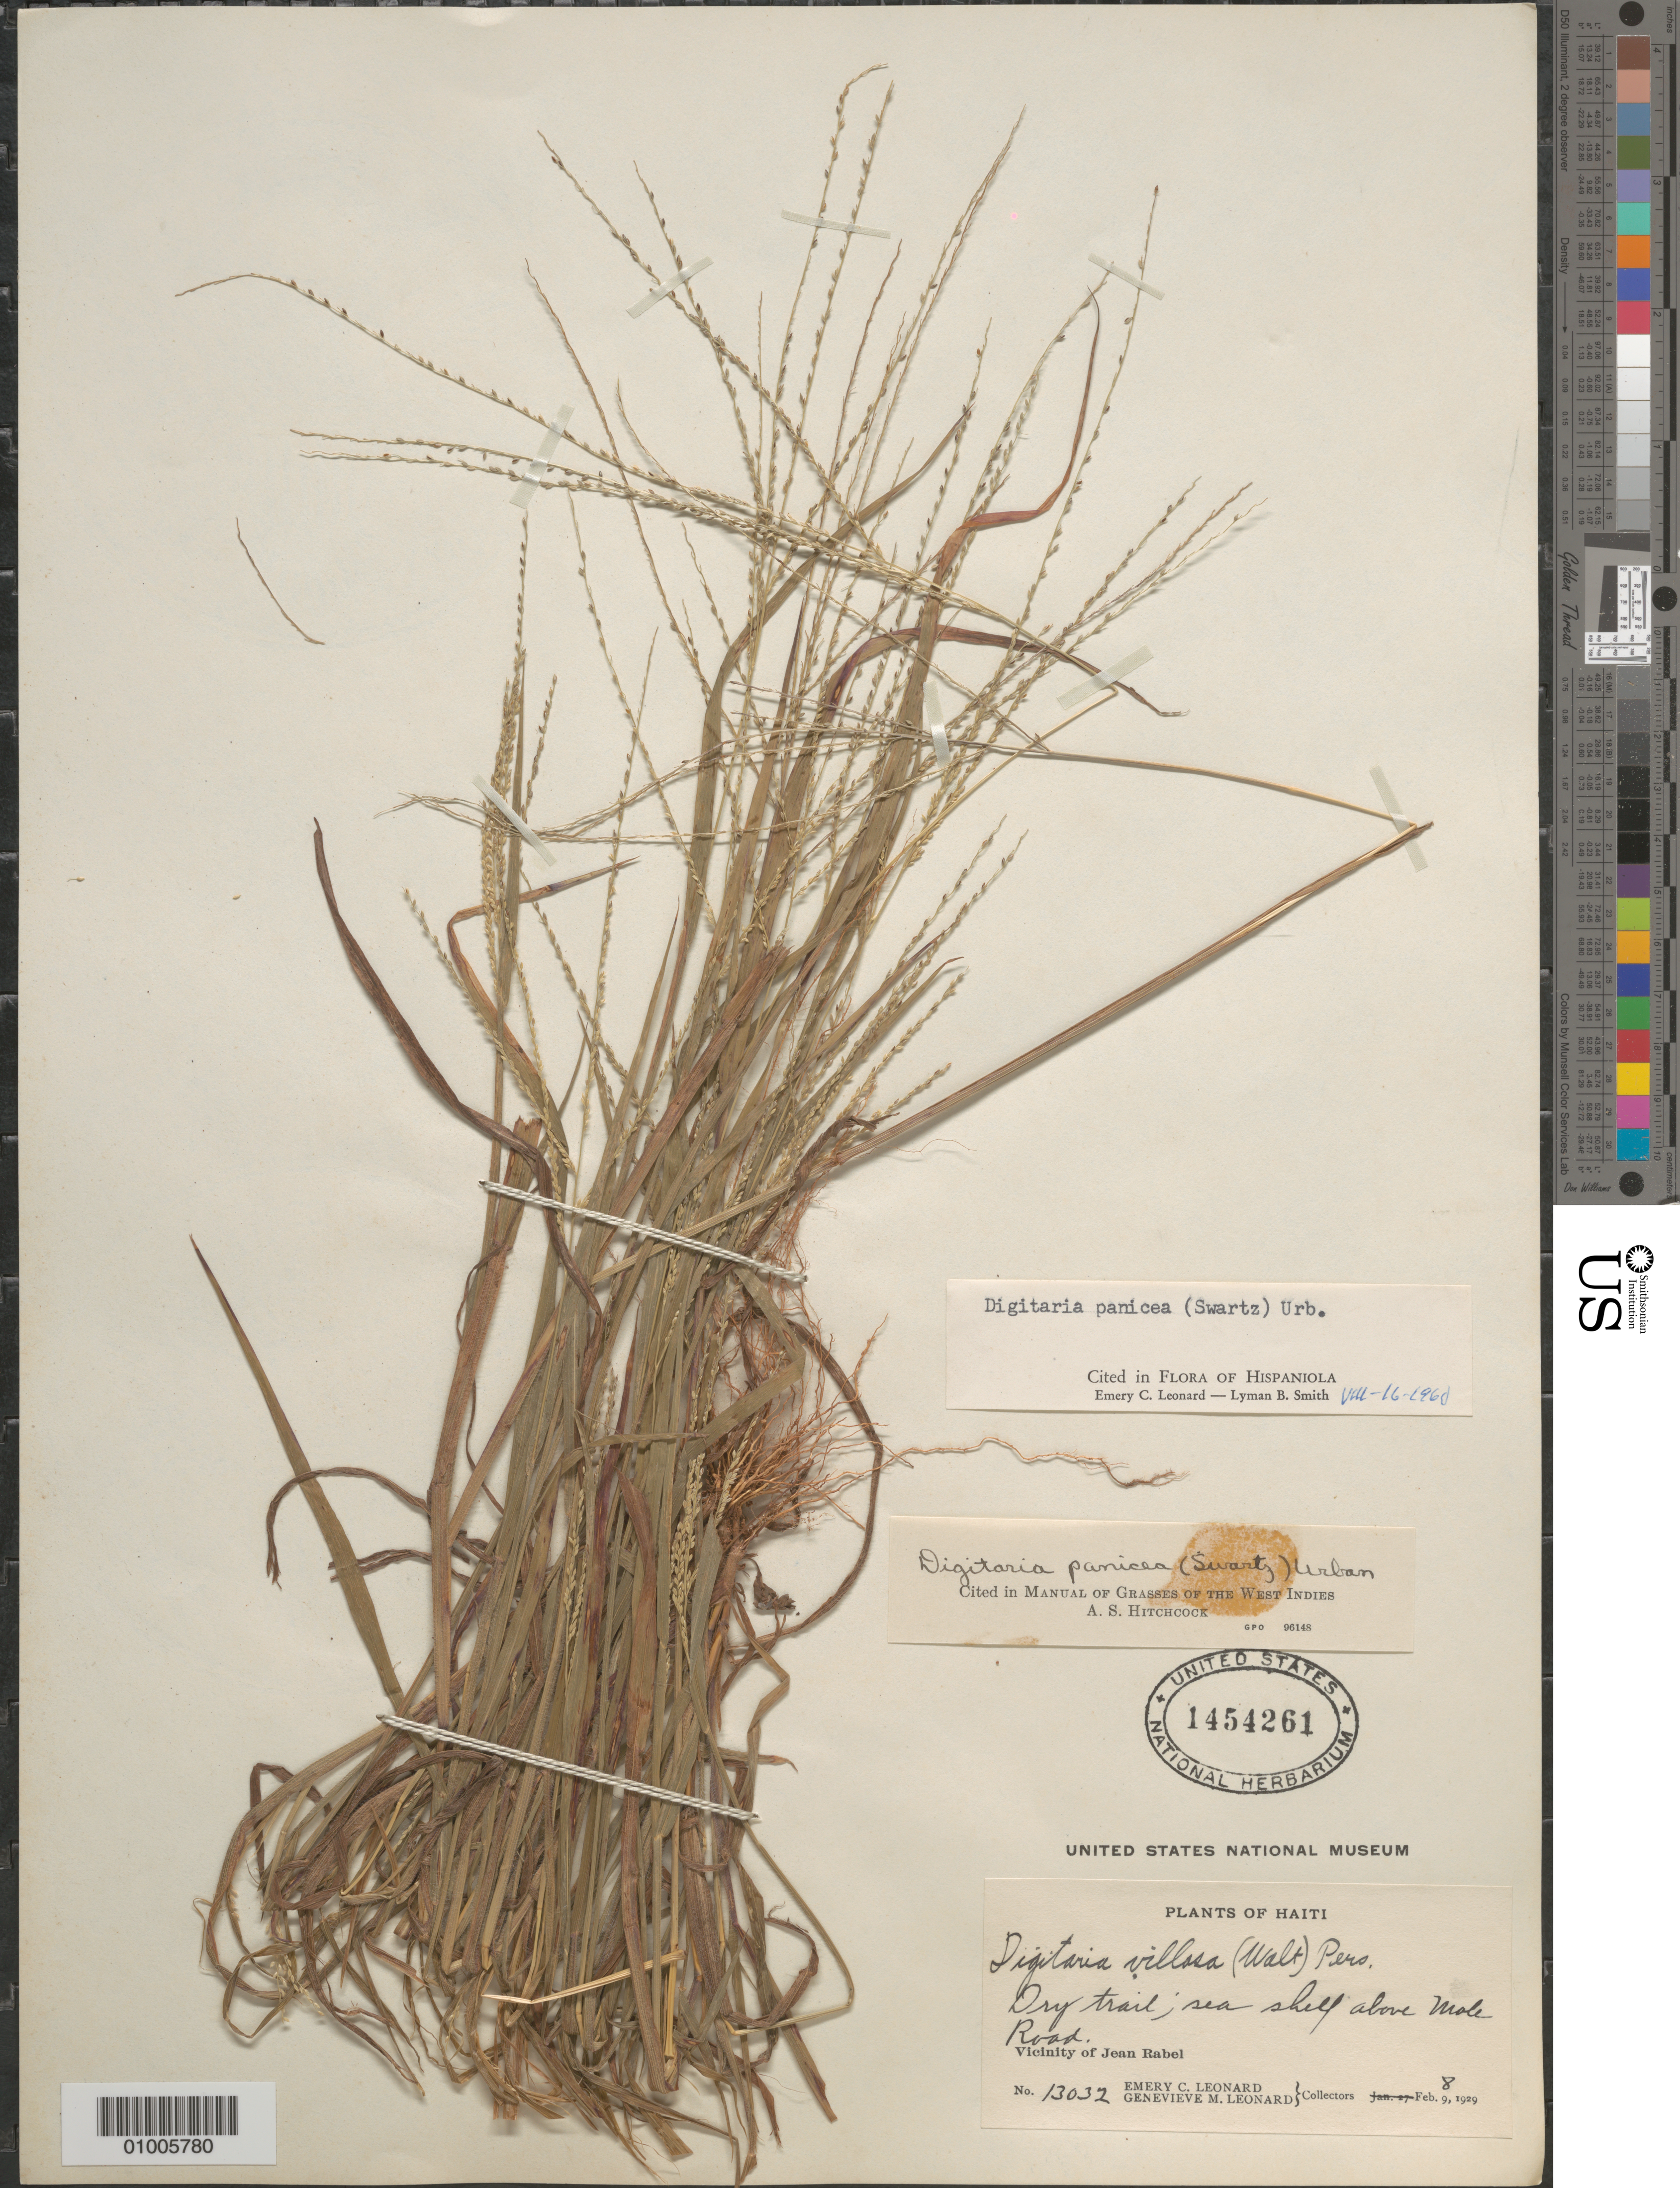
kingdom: Plantae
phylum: Tracheophyta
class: Liliopsida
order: Poales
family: Poaceae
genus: Digitaria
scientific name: Digitaria panicea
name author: (Sw.) Urb.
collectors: E. C. Leonard & G. M. Leonard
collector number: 13032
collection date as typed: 08 Jan 1929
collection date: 1929-01-08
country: Haiti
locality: Vicinity of Jean Rabel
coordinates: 0 N, 0 E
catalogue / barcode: US 1454261